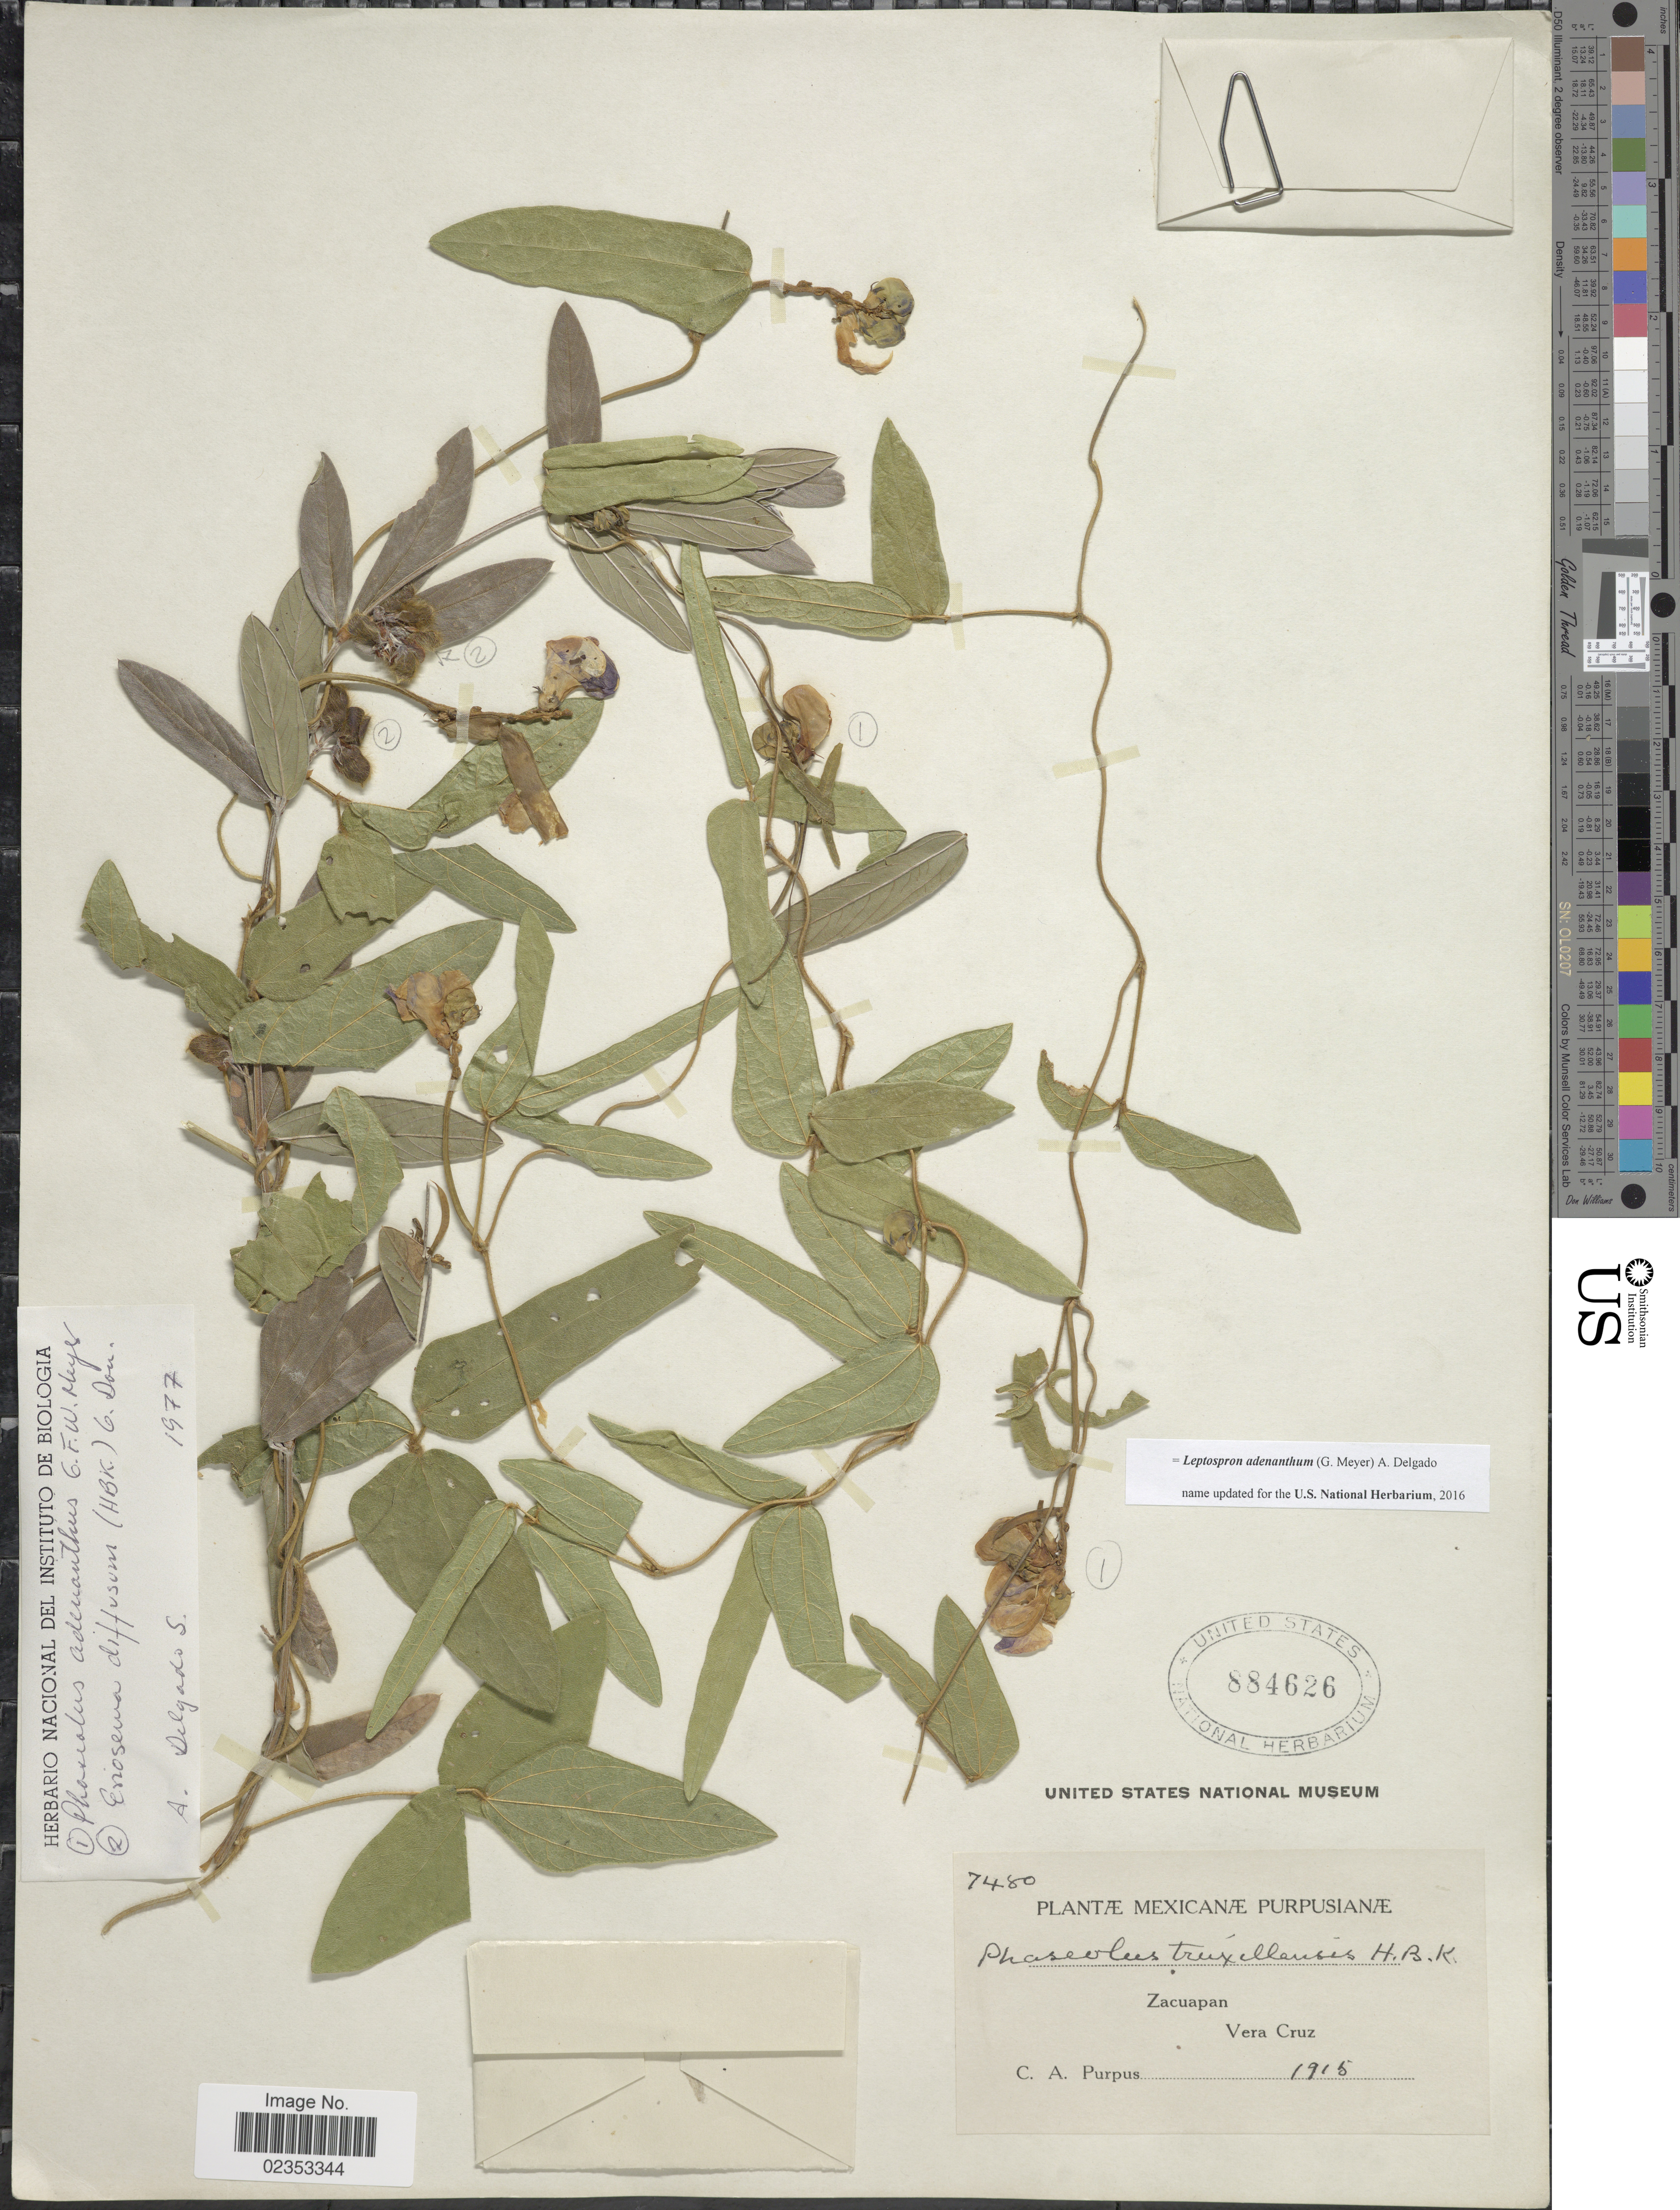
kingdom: Plantae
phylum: Tracheophyta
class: Magnoliopsida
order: Fabales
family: Fabaceae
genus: Leptospron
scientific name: Leptospron adenanthum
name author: (G. Mey.) A. Delgado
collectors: C. A. Purpus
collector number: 7480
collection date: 1915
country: Mexico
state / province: Veracruz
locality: Zacuapan, Vera Cruz.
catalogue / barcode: US 884626